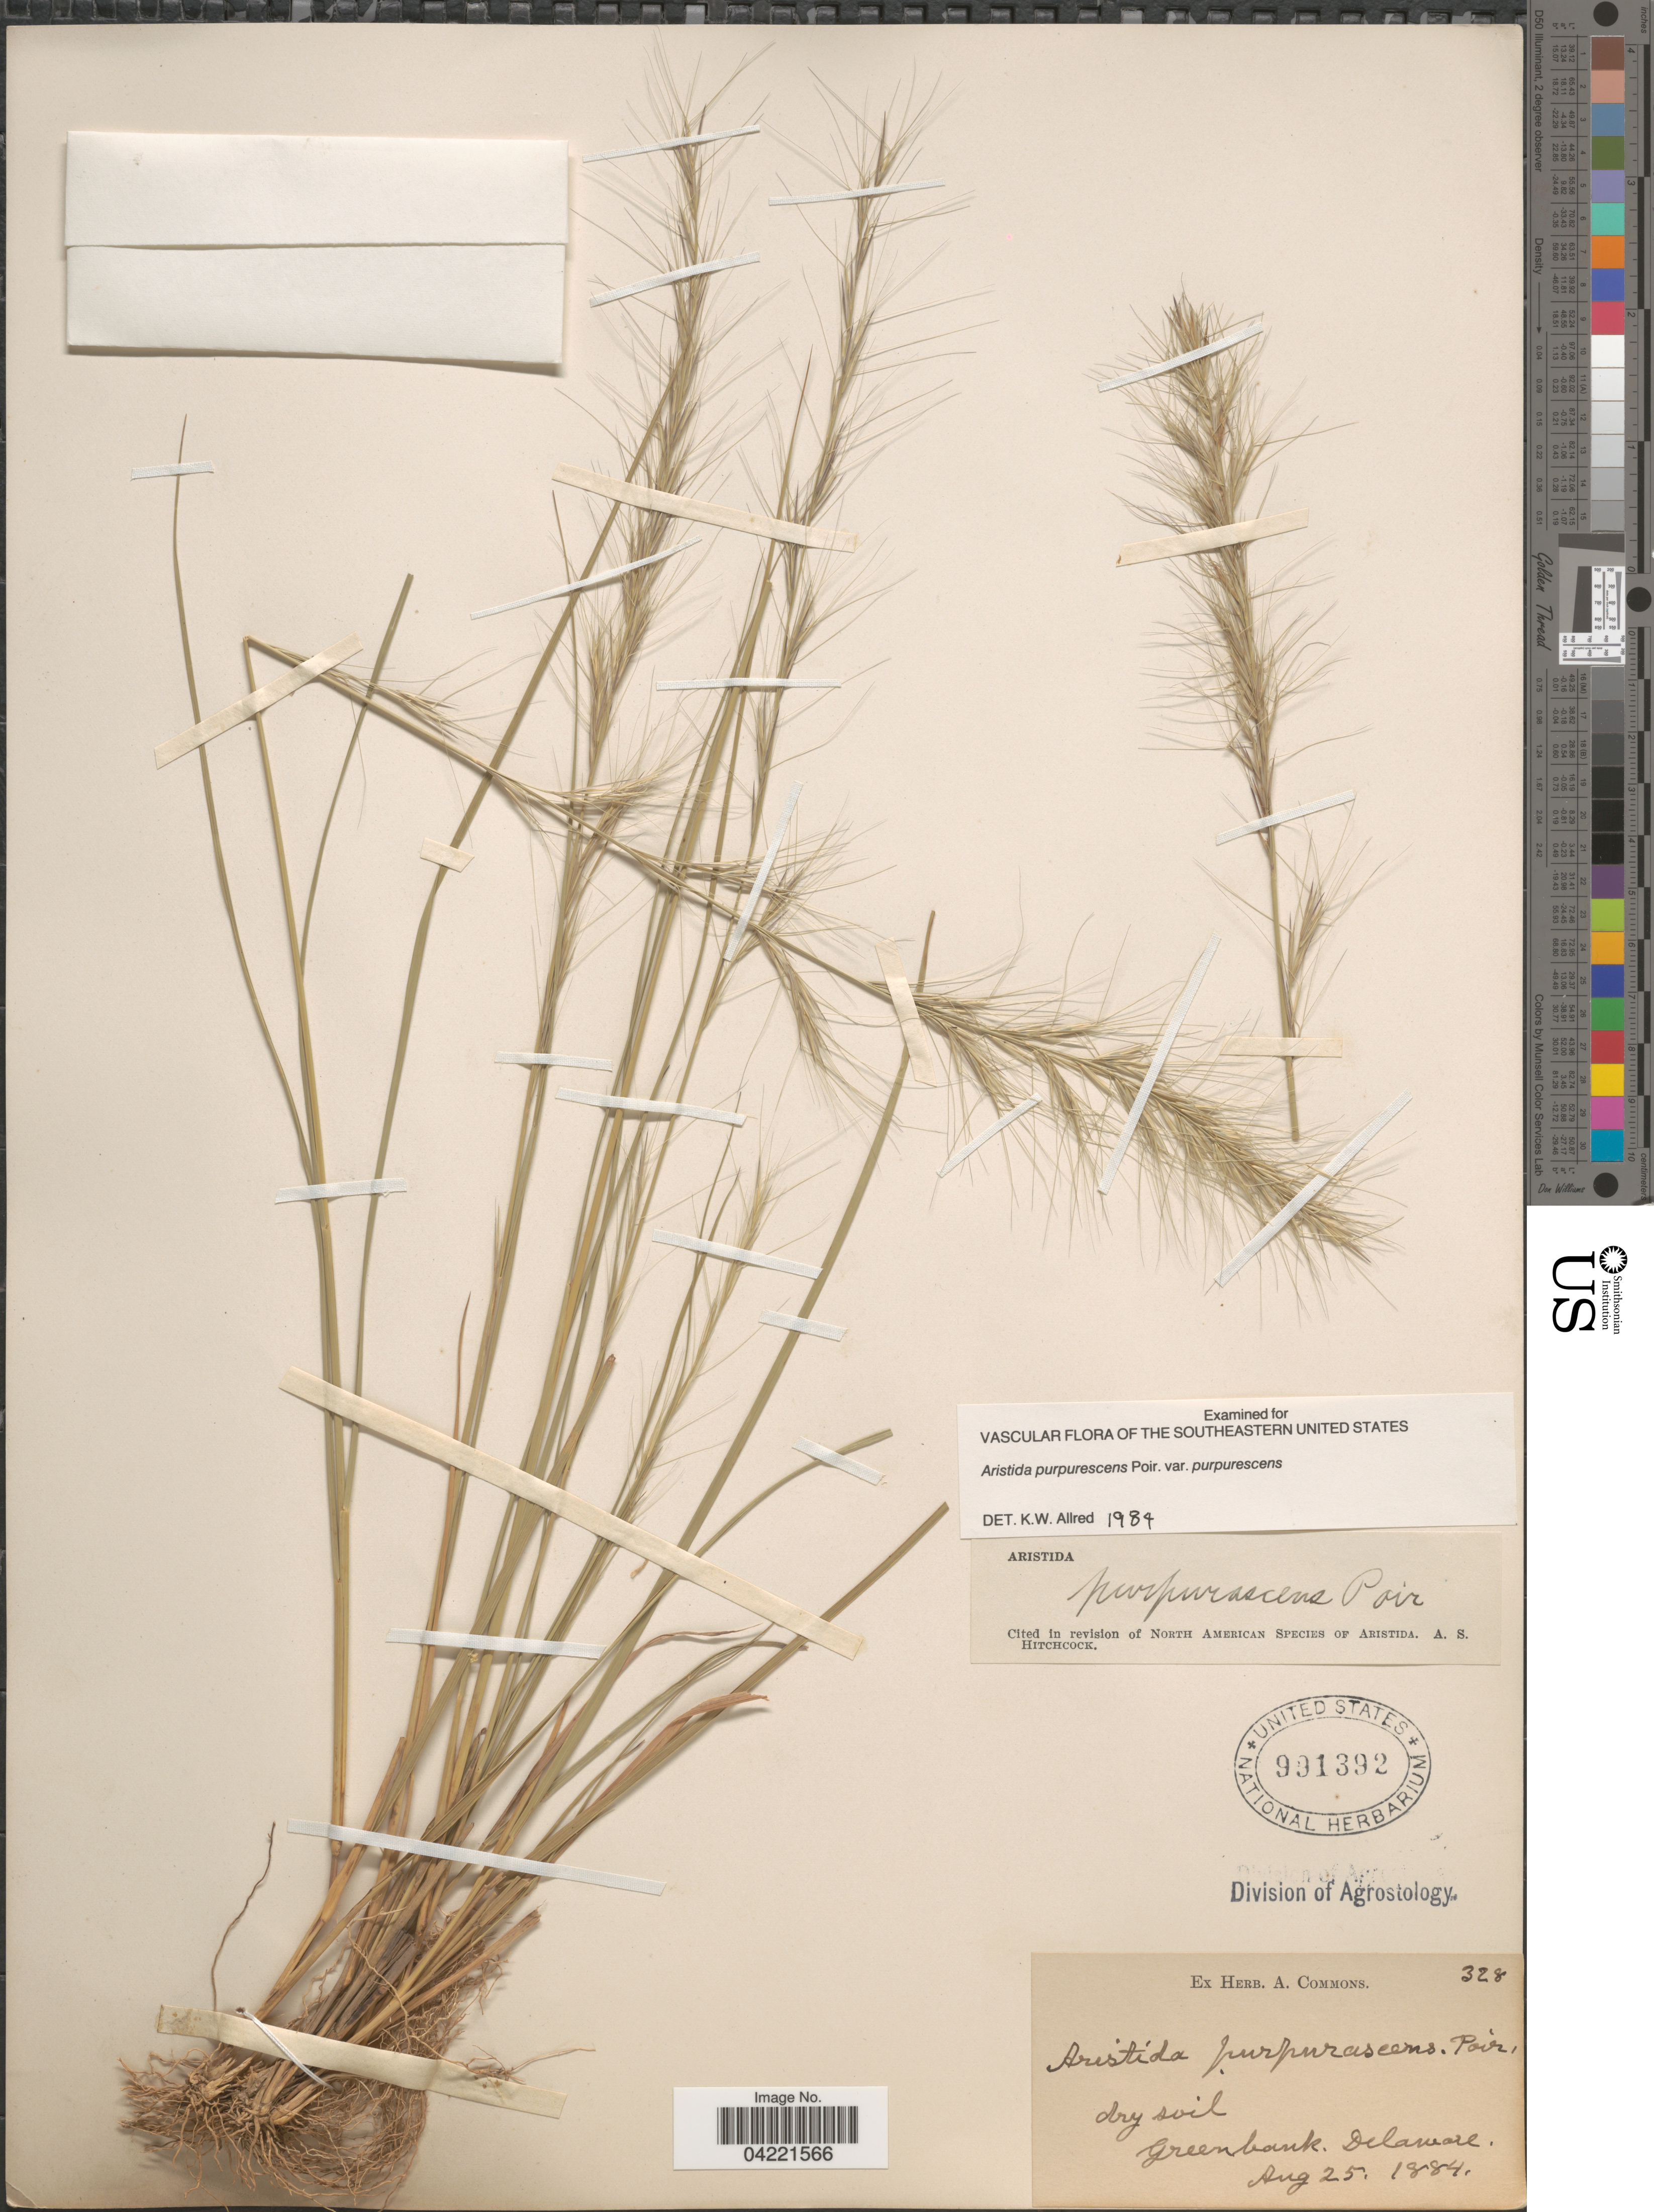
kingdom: Plantae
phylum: Tracheophyta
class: Liliopsida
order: Poales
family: Poaceae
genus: Aristida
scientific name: Aristida purpurascens var. purpurescens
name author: Poir.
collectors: ex herb. A. Commons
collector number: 328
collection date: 1884-08-25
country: United States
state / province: Delaware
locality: Greenbank.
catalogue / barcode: US 991392